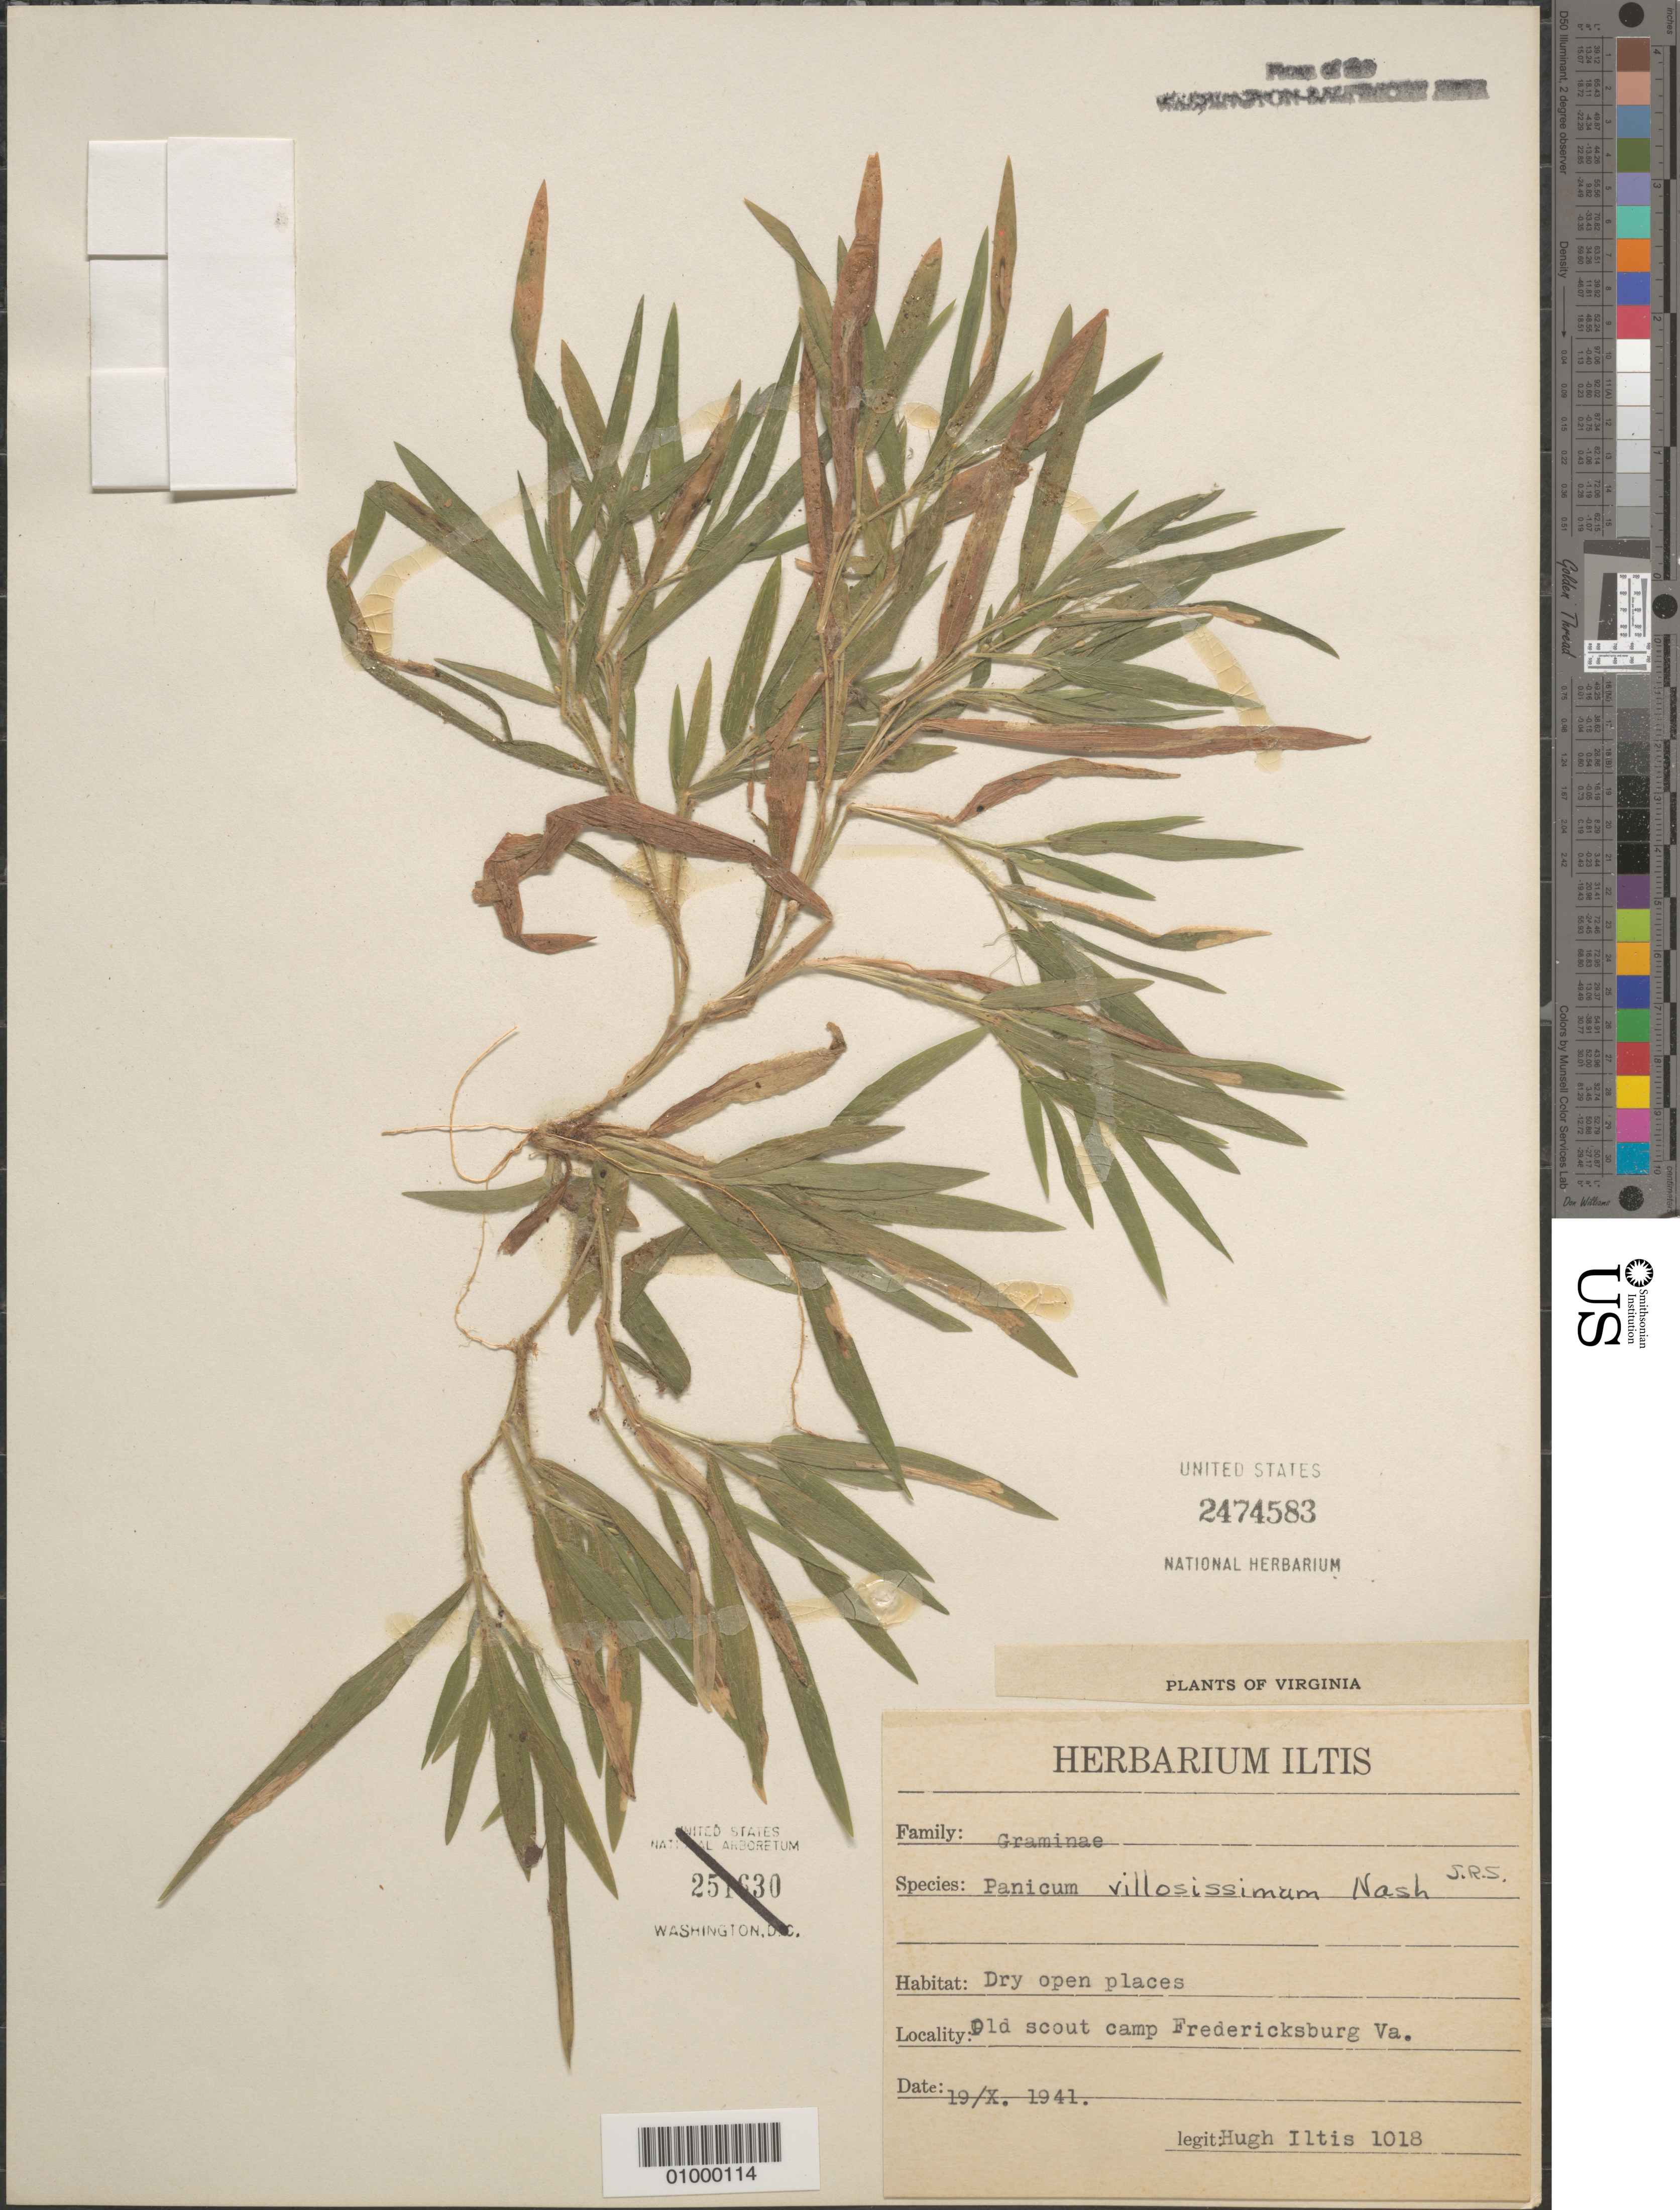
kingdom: Plantae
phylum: Tracheophyta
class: Liliopsida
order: Poales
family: Poaceae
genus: Dichanthelium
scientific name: Dichanthelium ovale subsp. villosissimum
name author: (Nash) Freckmann & Lelong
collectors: H. H. Iltis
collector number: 1018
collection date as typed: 19/X 1941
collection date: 1941-10-19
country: United States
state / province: Virginia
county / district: City of Fredericksburg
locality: Old scout camp. Fredericksburg.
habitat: dry open places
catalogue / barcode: US 2474583